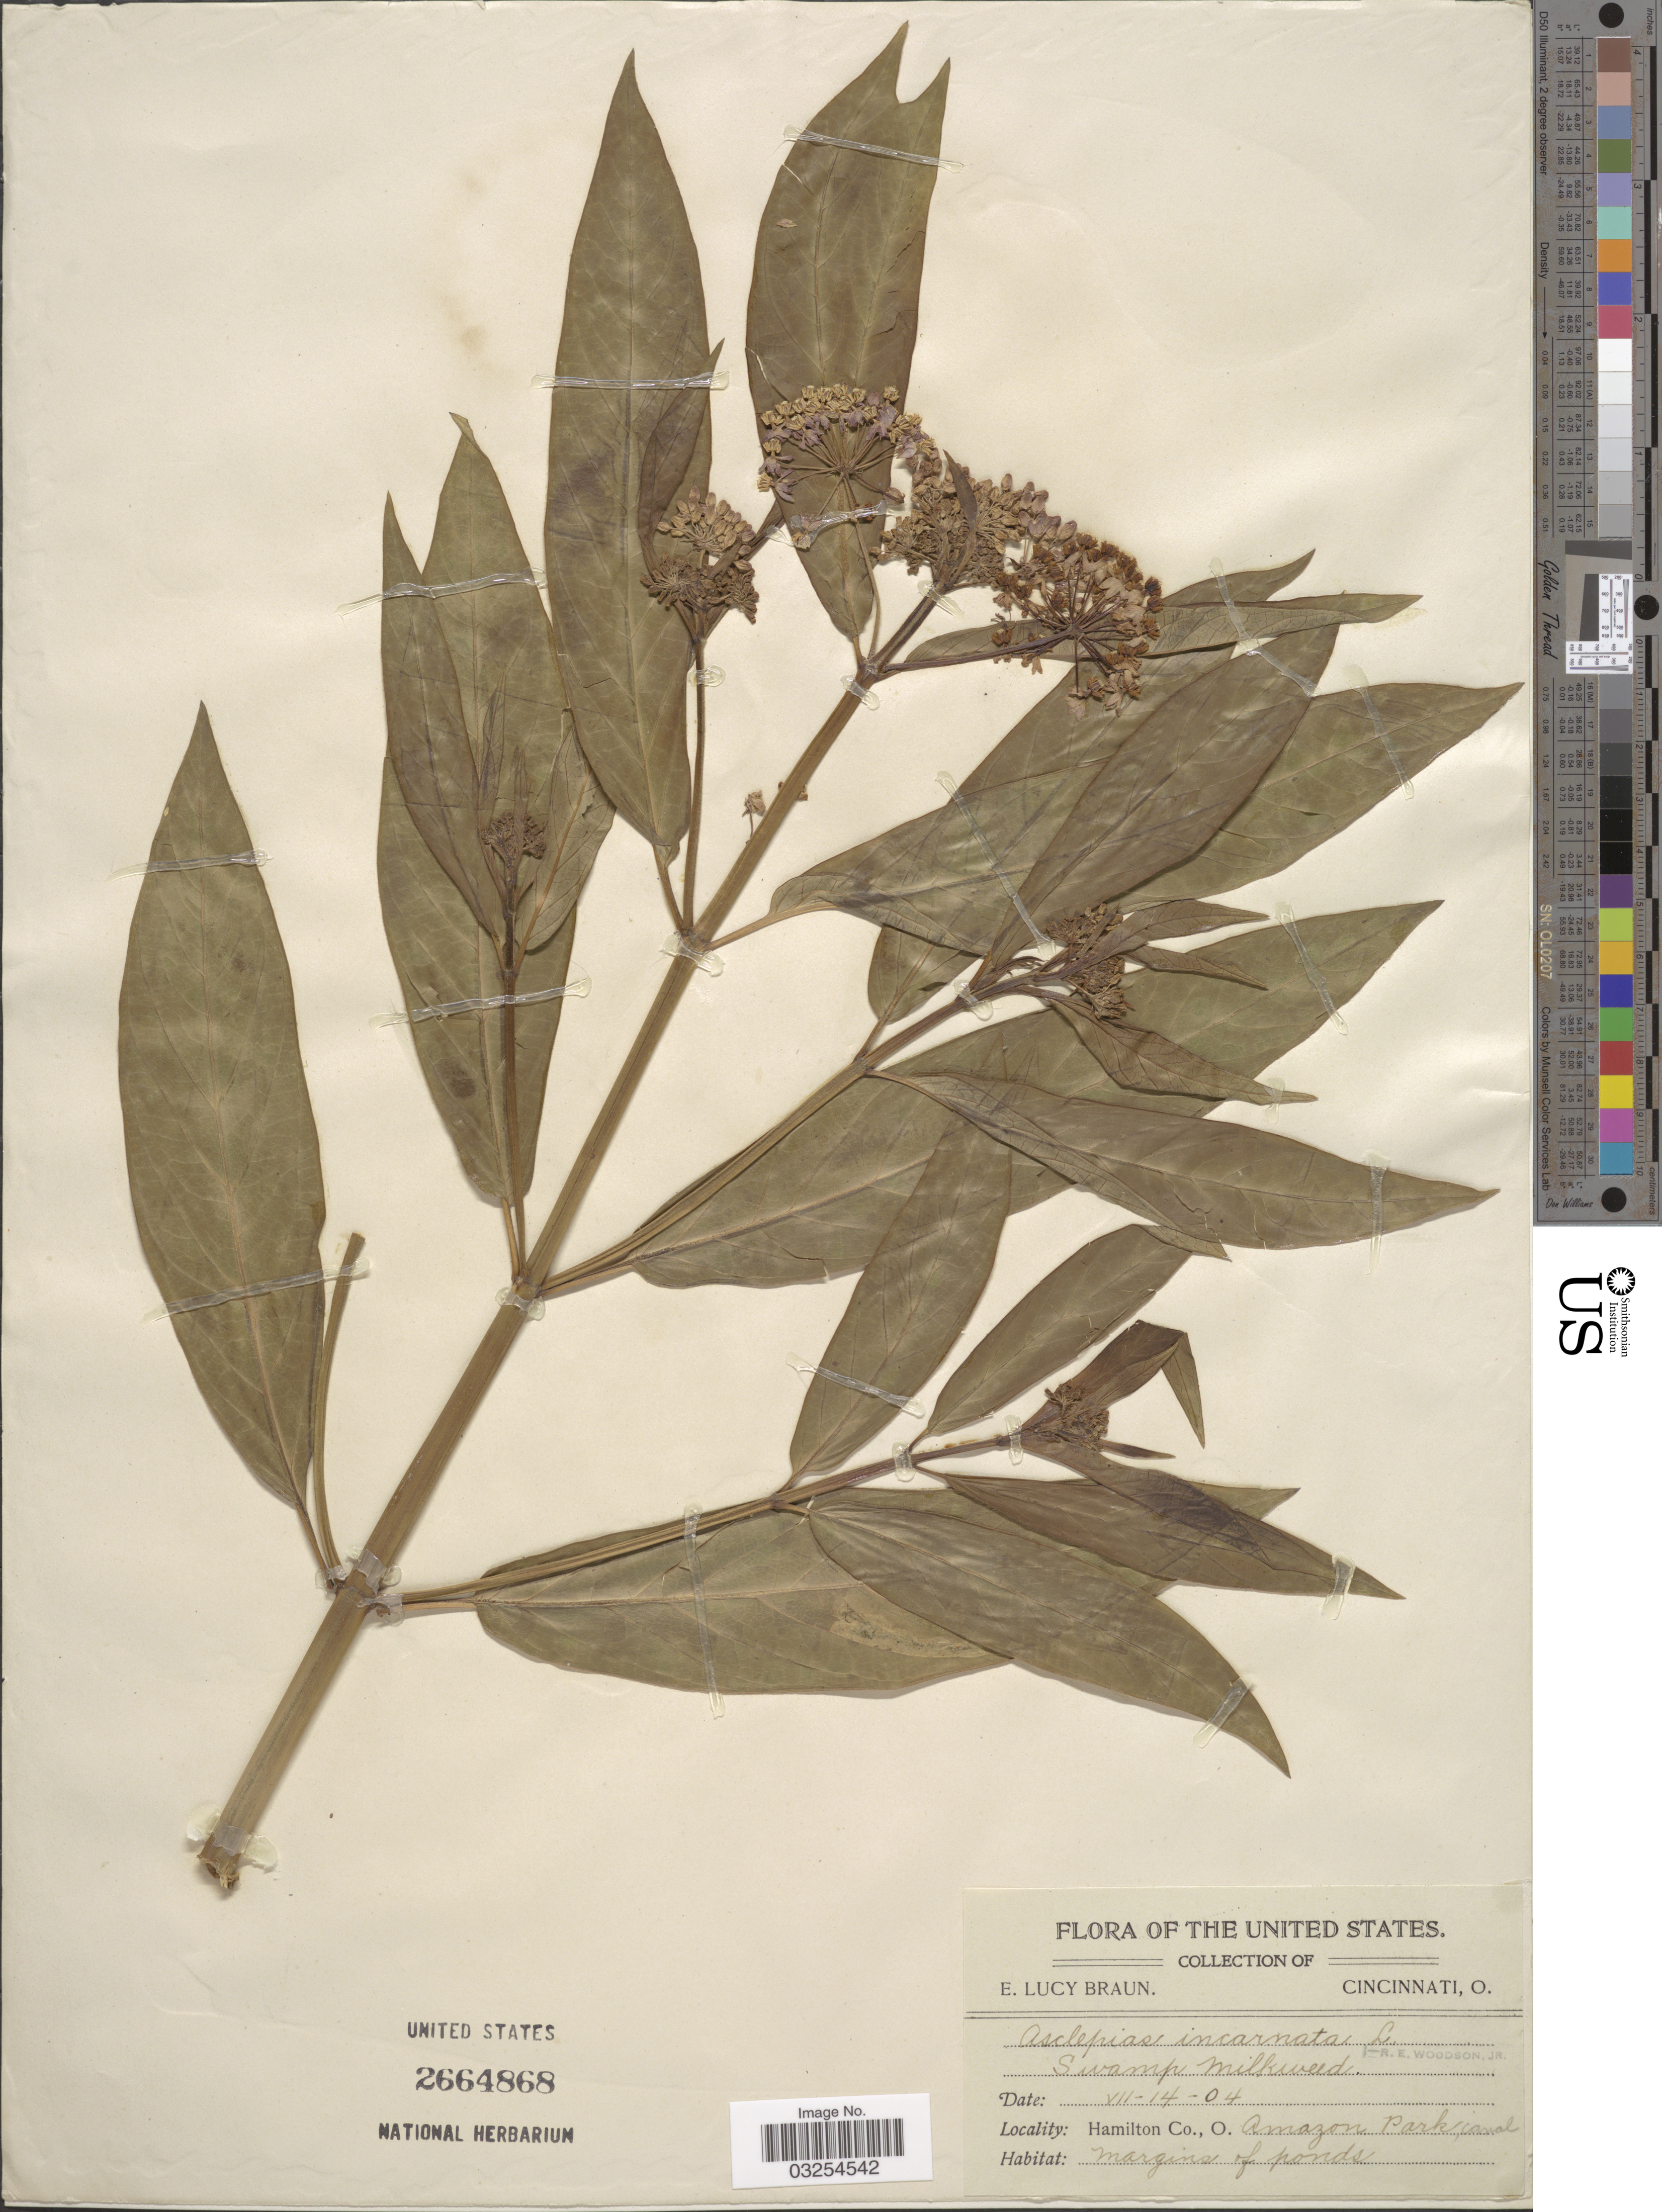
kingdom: Plantae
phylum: Tracheophyta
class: Magnoliopsida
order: Gentianales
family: Apocynaceae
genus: Asclepias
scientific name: Asclepias incarnata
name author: L.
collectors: E. Braun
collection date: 1904-07-14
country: United States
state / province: Ohio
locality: Hamilton Co. Amazon Park, canal margins of ponds.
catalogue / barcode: US 2664868